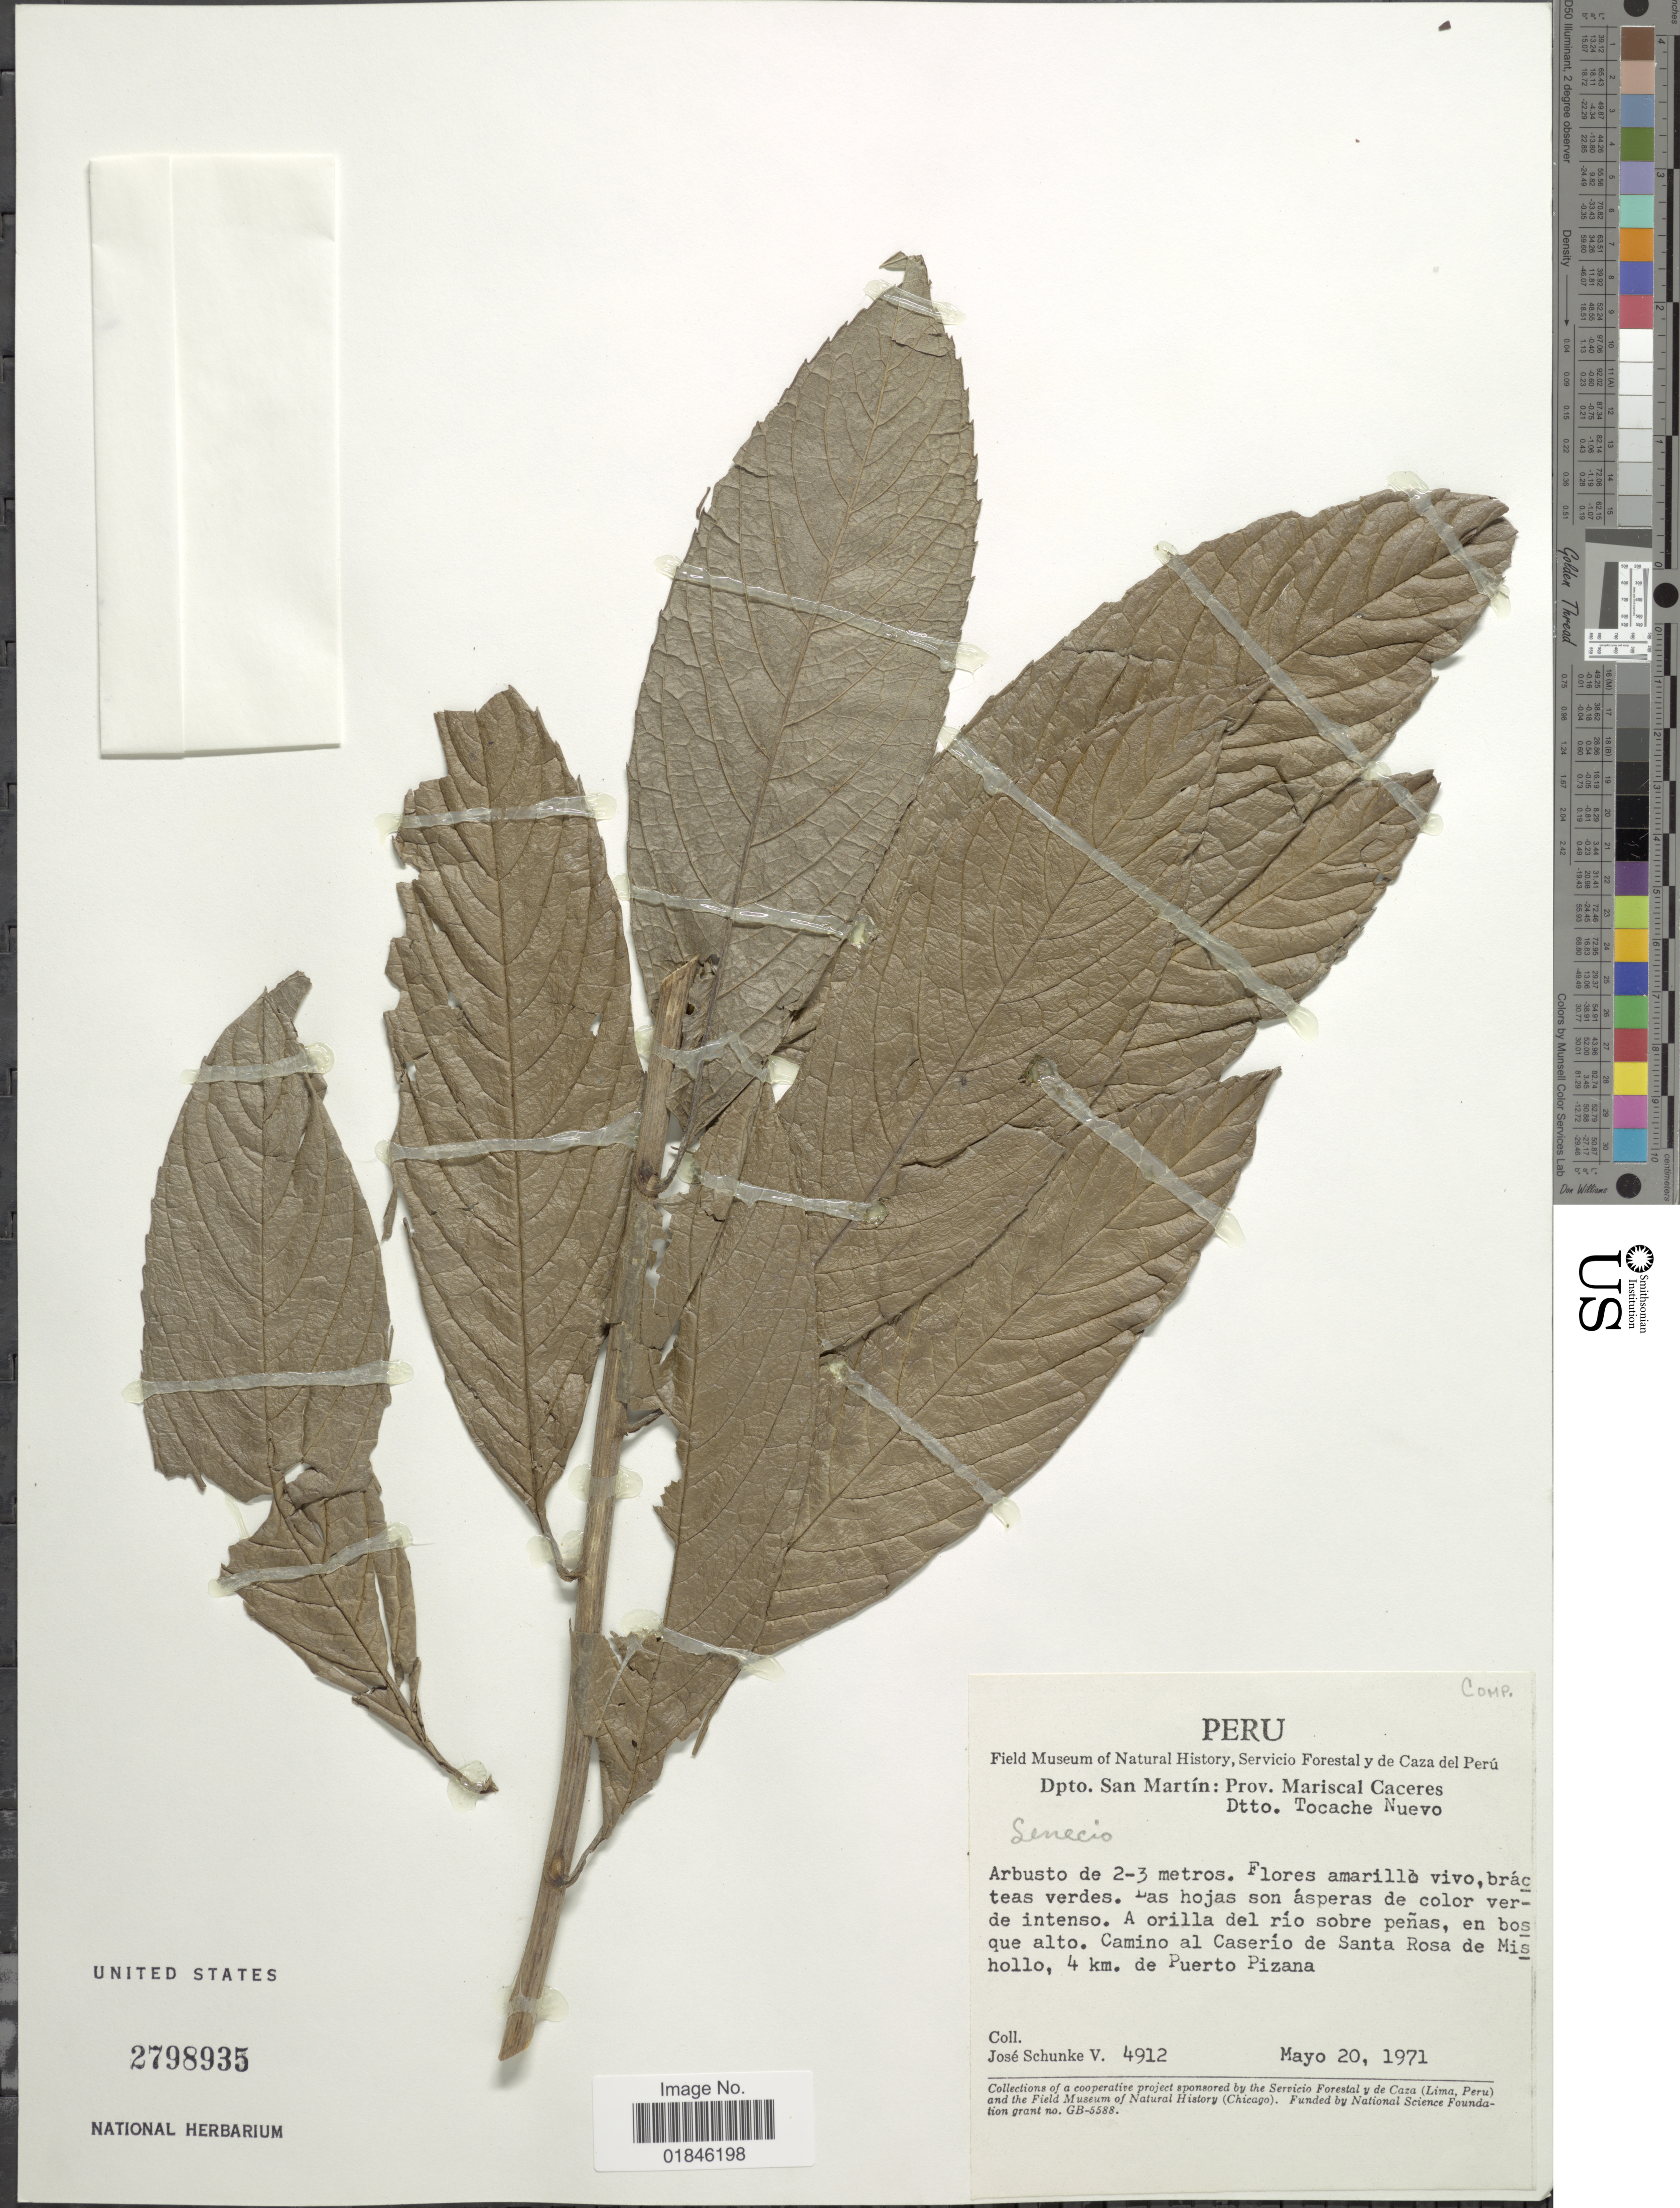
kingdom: Plantae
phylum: Tracheophyta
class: Magnoliopsida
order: Asterales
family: Asteraceae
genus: Pentacalia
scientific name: Pentacalia reflexa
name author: (Kunth) Cuatrec.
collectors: J. Schunke Vigo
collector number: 4912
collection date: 1971-05-20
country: Peru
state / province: San Martín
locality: Dpto. San Martín: Prov. Mariscal Caceres. Dtto. Tocache Nuevo. Camino al Caserío de Santa Rosa de Mishollo, 4 km. de Puerto Pizana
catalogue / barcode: US 2798935